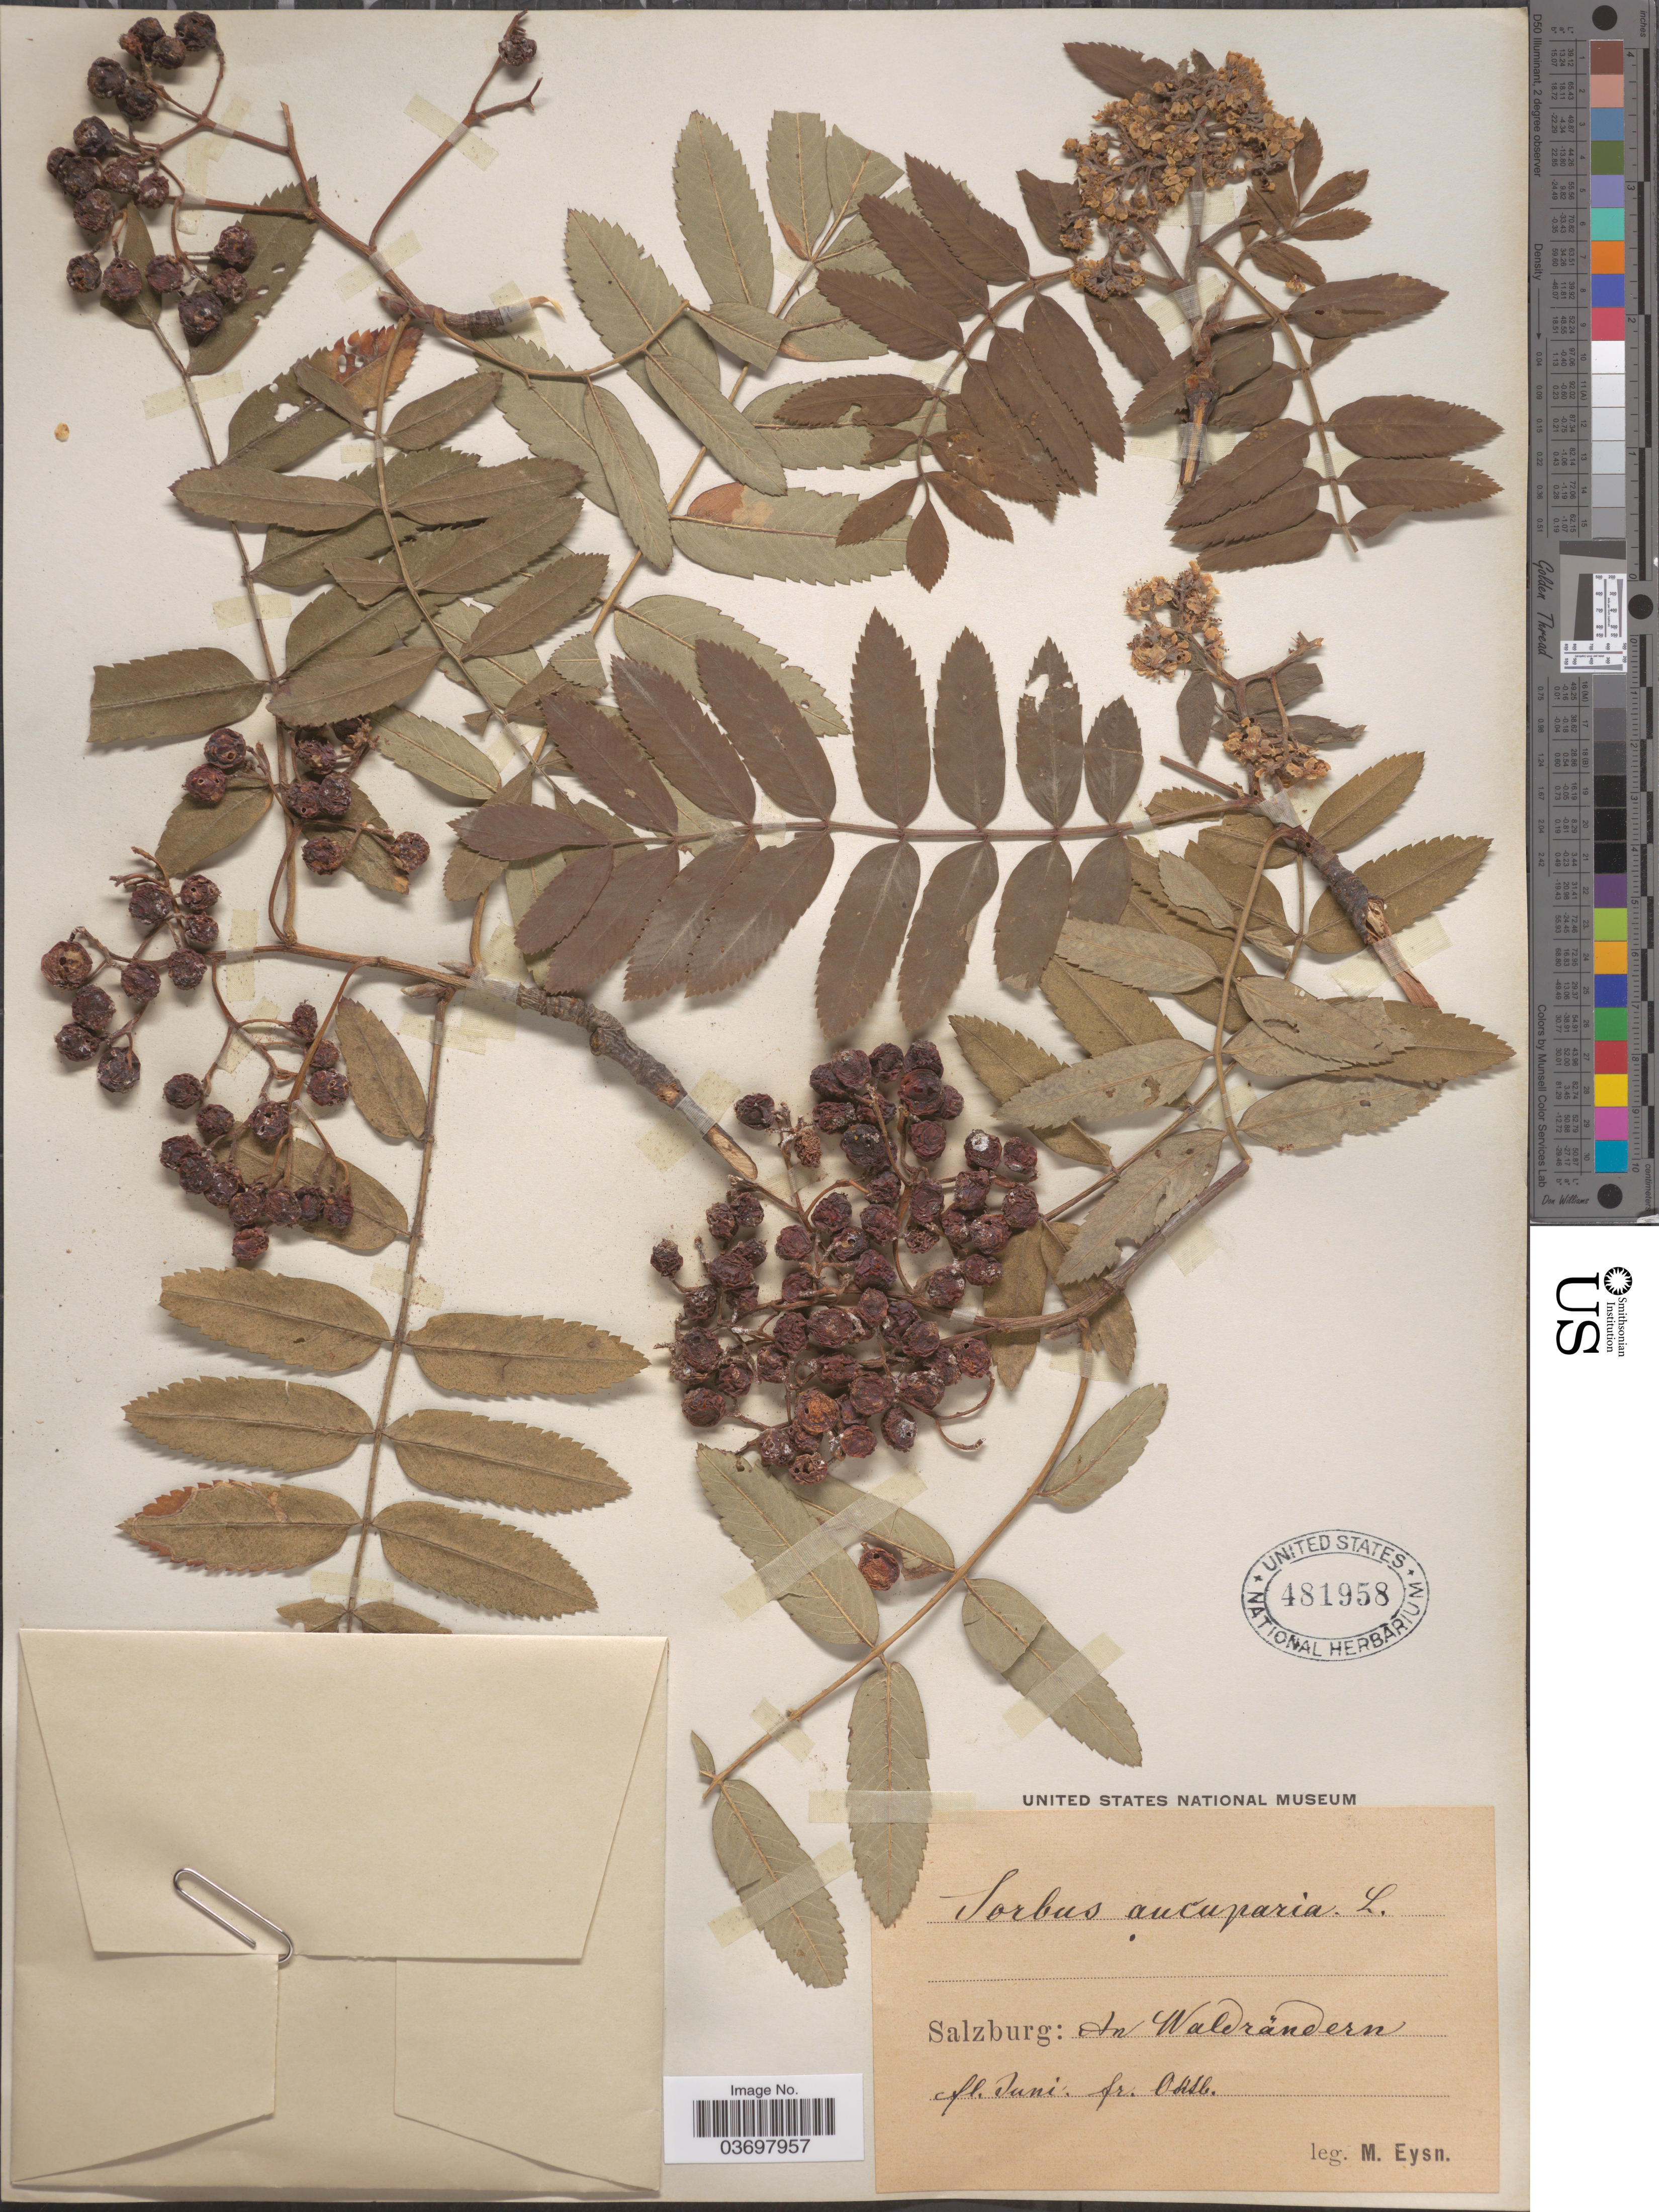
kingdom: Plantae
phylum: Tracheophyta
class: Magnoliopsida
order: Rosales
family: Rosaceae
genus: Sorbus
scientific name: Sorbus aucuparia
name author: L.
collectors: M. Eysn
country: Austria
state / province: Salzburg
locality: In Waldrändern.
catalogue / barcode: US 481958